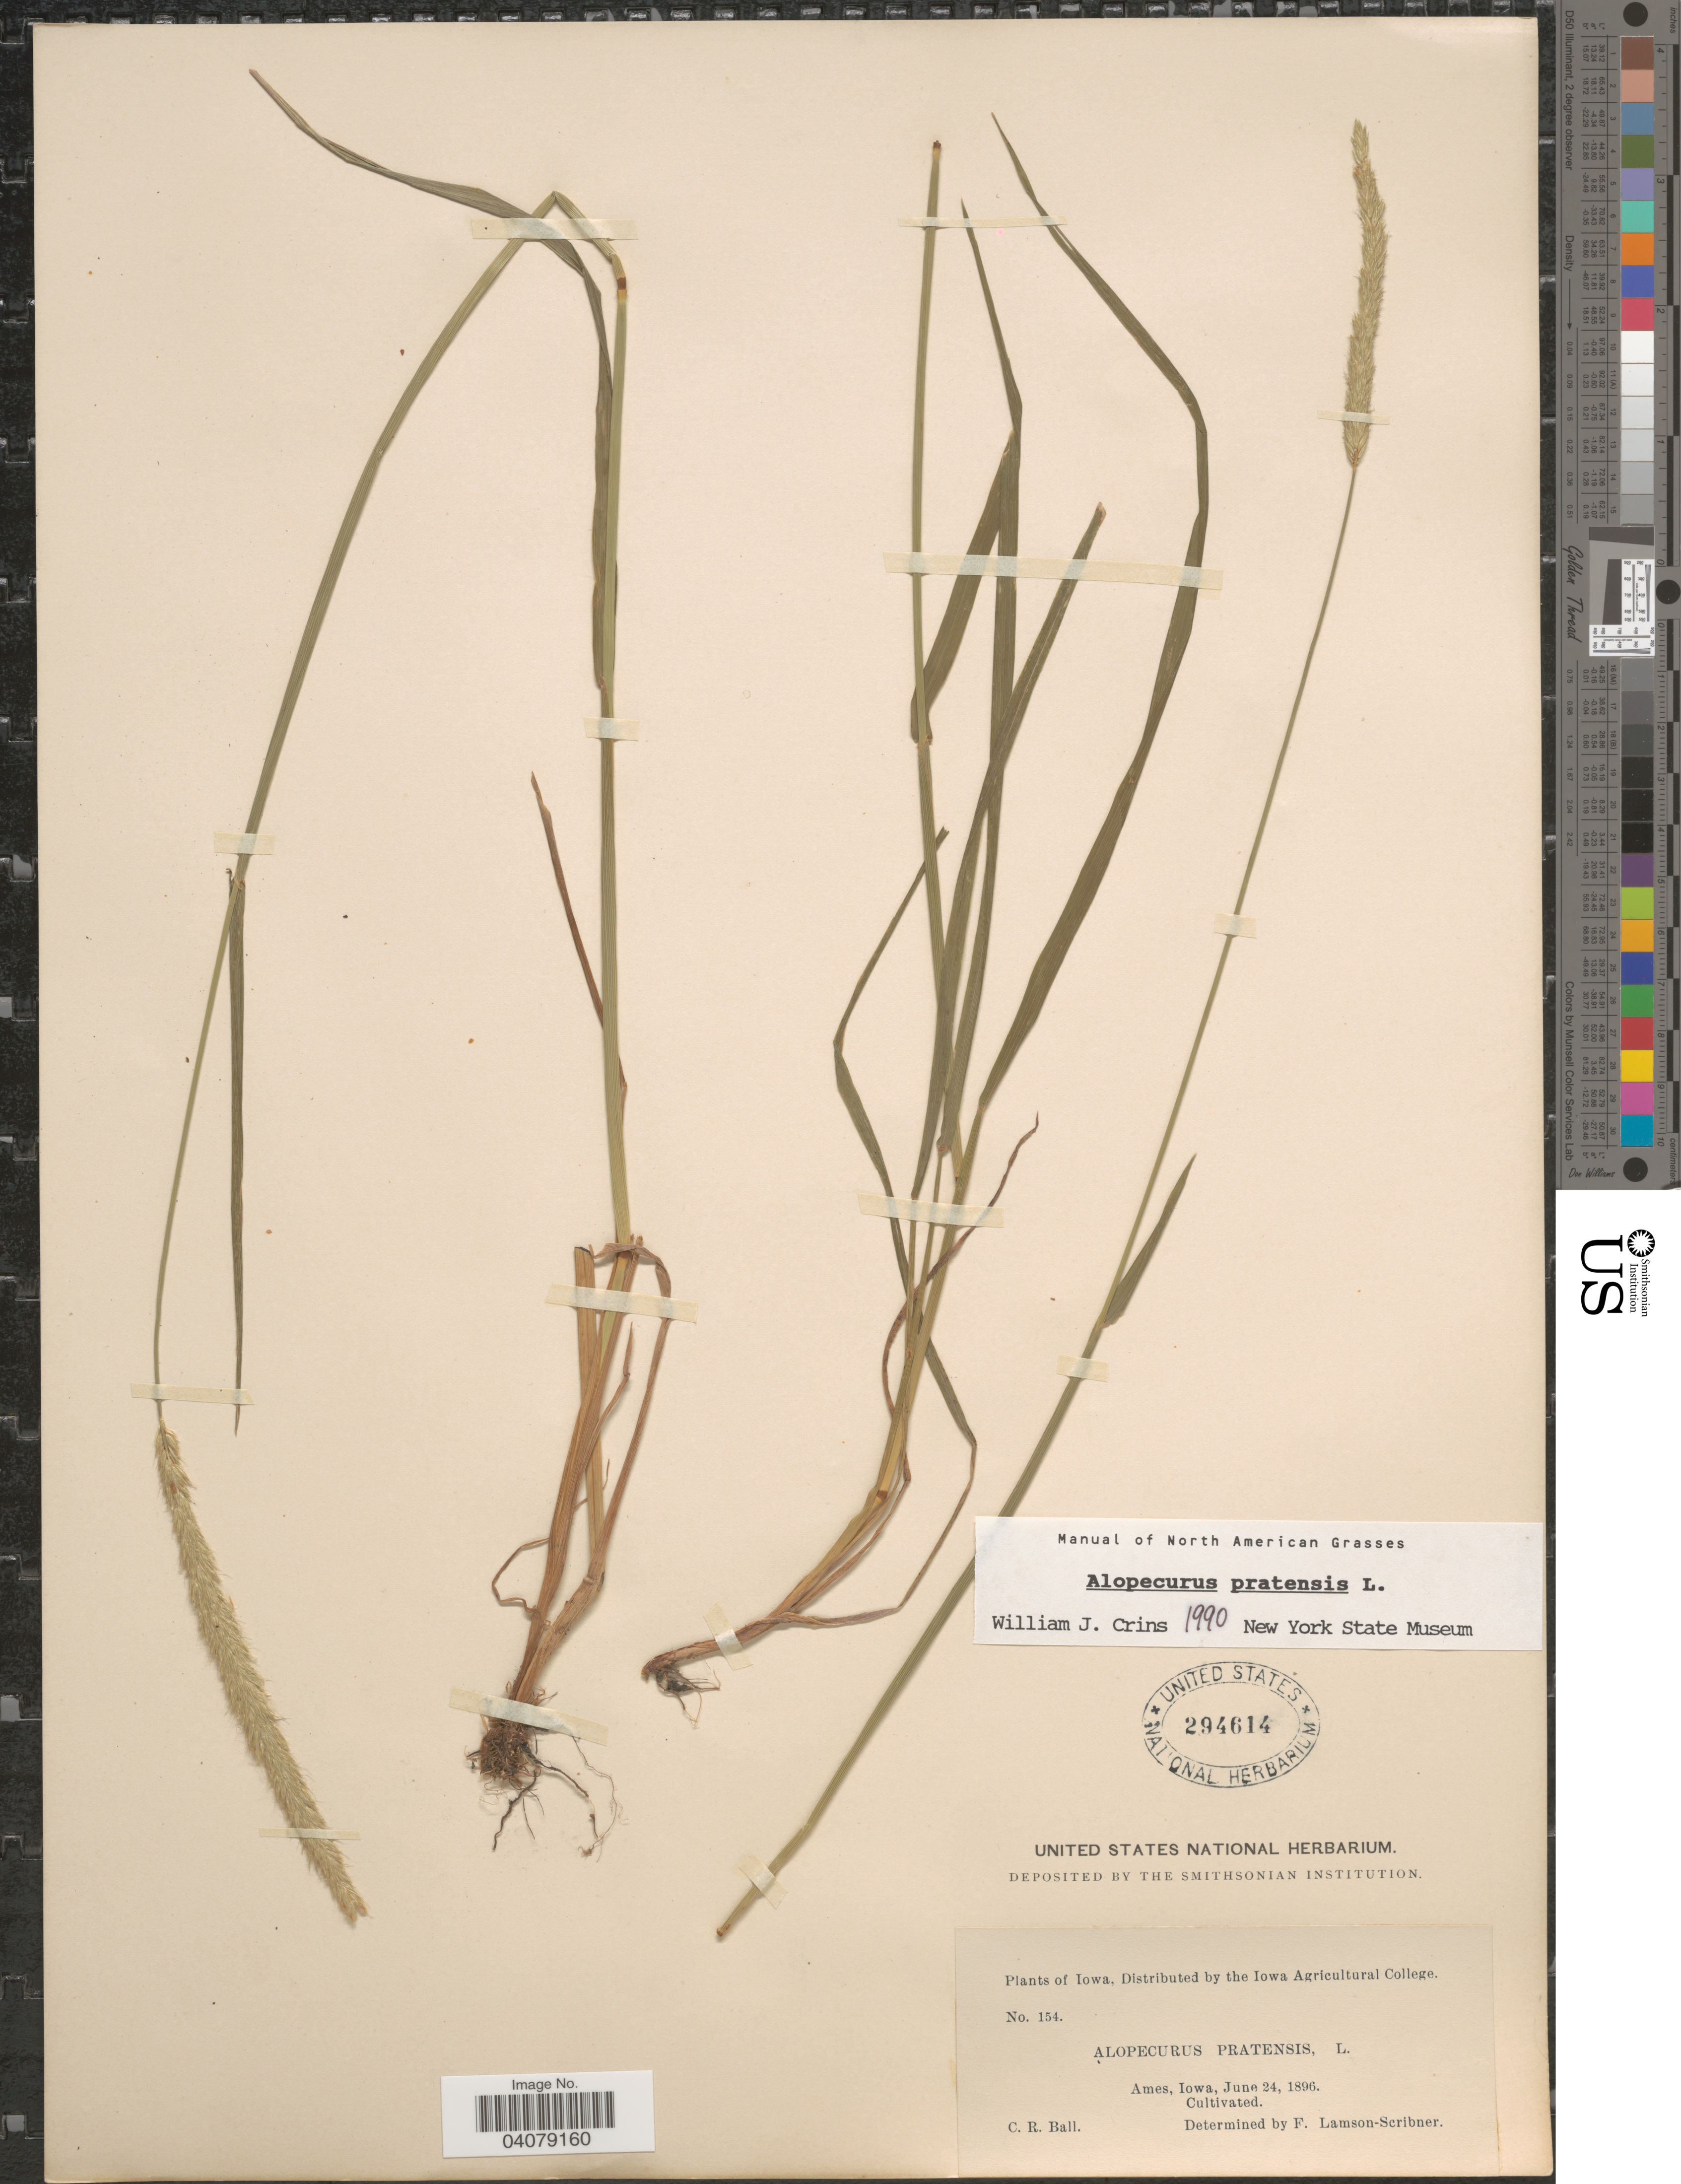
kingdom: Plantae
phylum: Tracheophyta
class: Liliopsida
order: Poales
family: Poaceae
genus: Alopecurus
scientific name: Alopecurus pratensis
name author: L.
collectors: C. R. Ball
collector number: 154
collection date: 1896-06-24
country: United States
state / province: Iowa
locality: Ames. Cultivated.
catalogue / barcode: US 294614